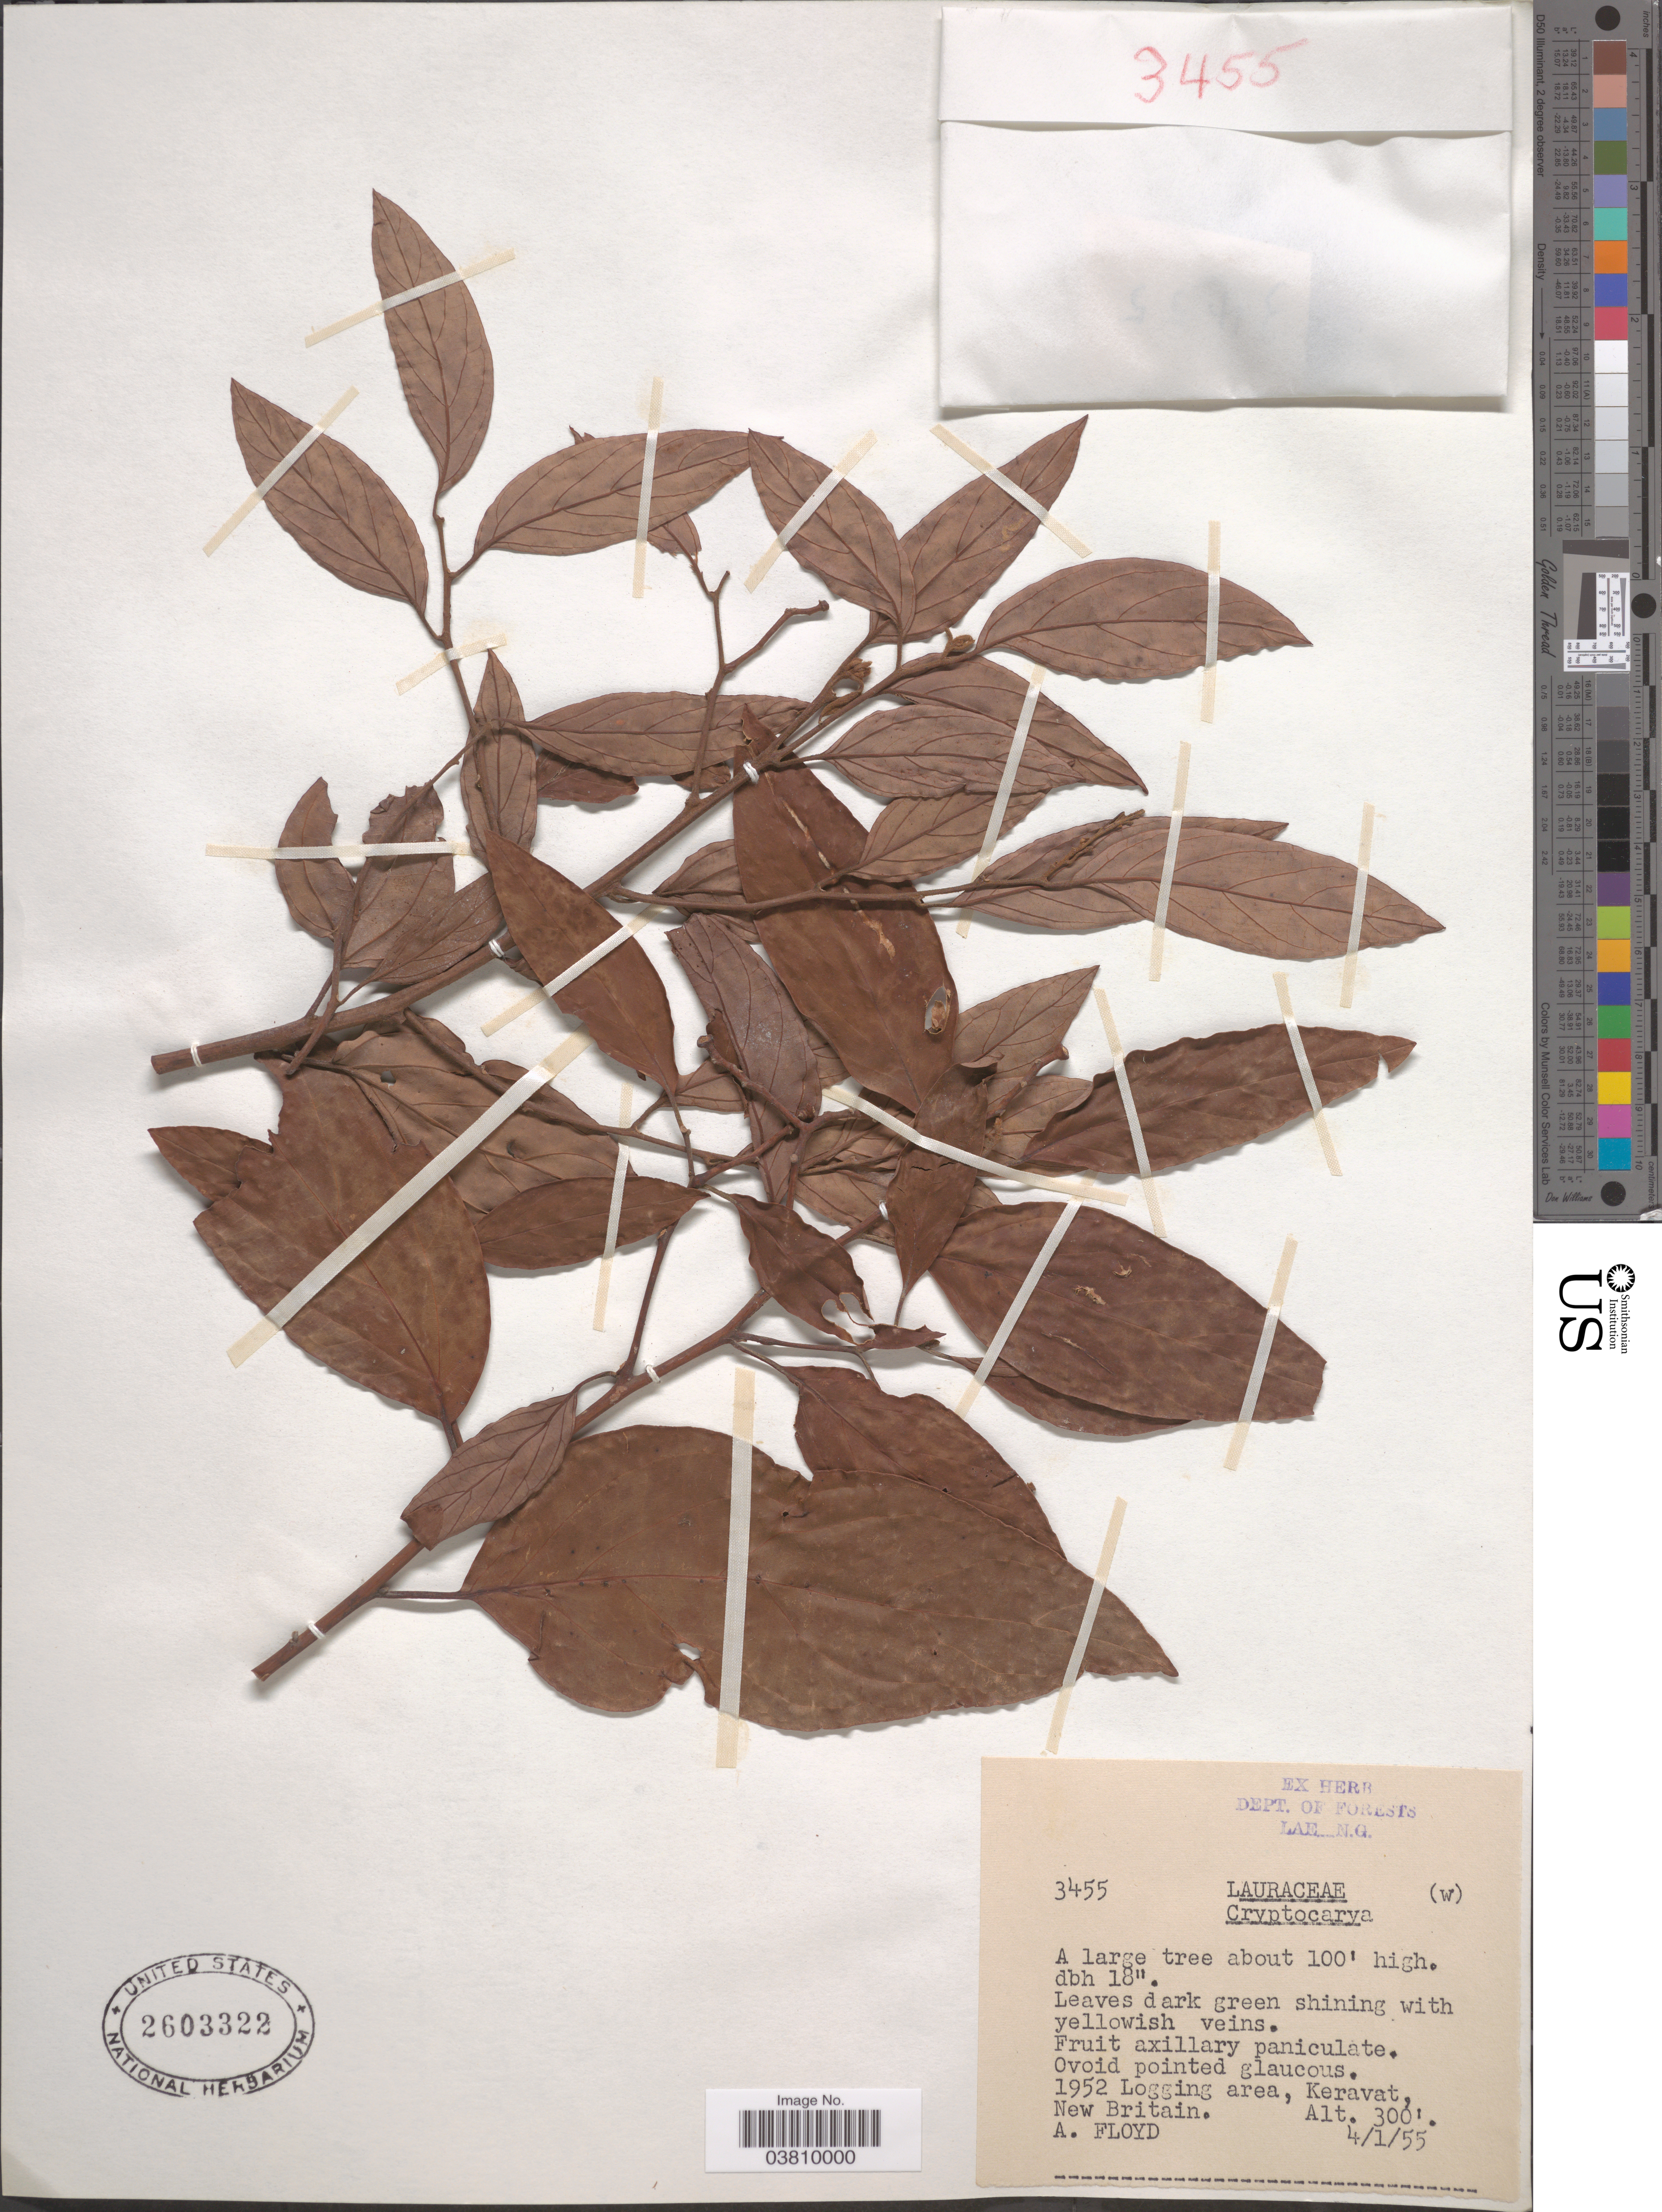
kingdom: Plantae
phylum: Tracheophyta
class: Magnoliopsida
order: Laurales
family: Lauraceae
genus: Cryptocarya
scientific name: Cryptocarya sp.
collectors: A. Floyd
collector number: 3455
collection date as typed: Transcribed d/m/y: 4/1/55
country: Papua New Guinea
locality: Logging area, Keravat, New Britain.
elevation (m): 91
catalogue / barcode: US 2603322